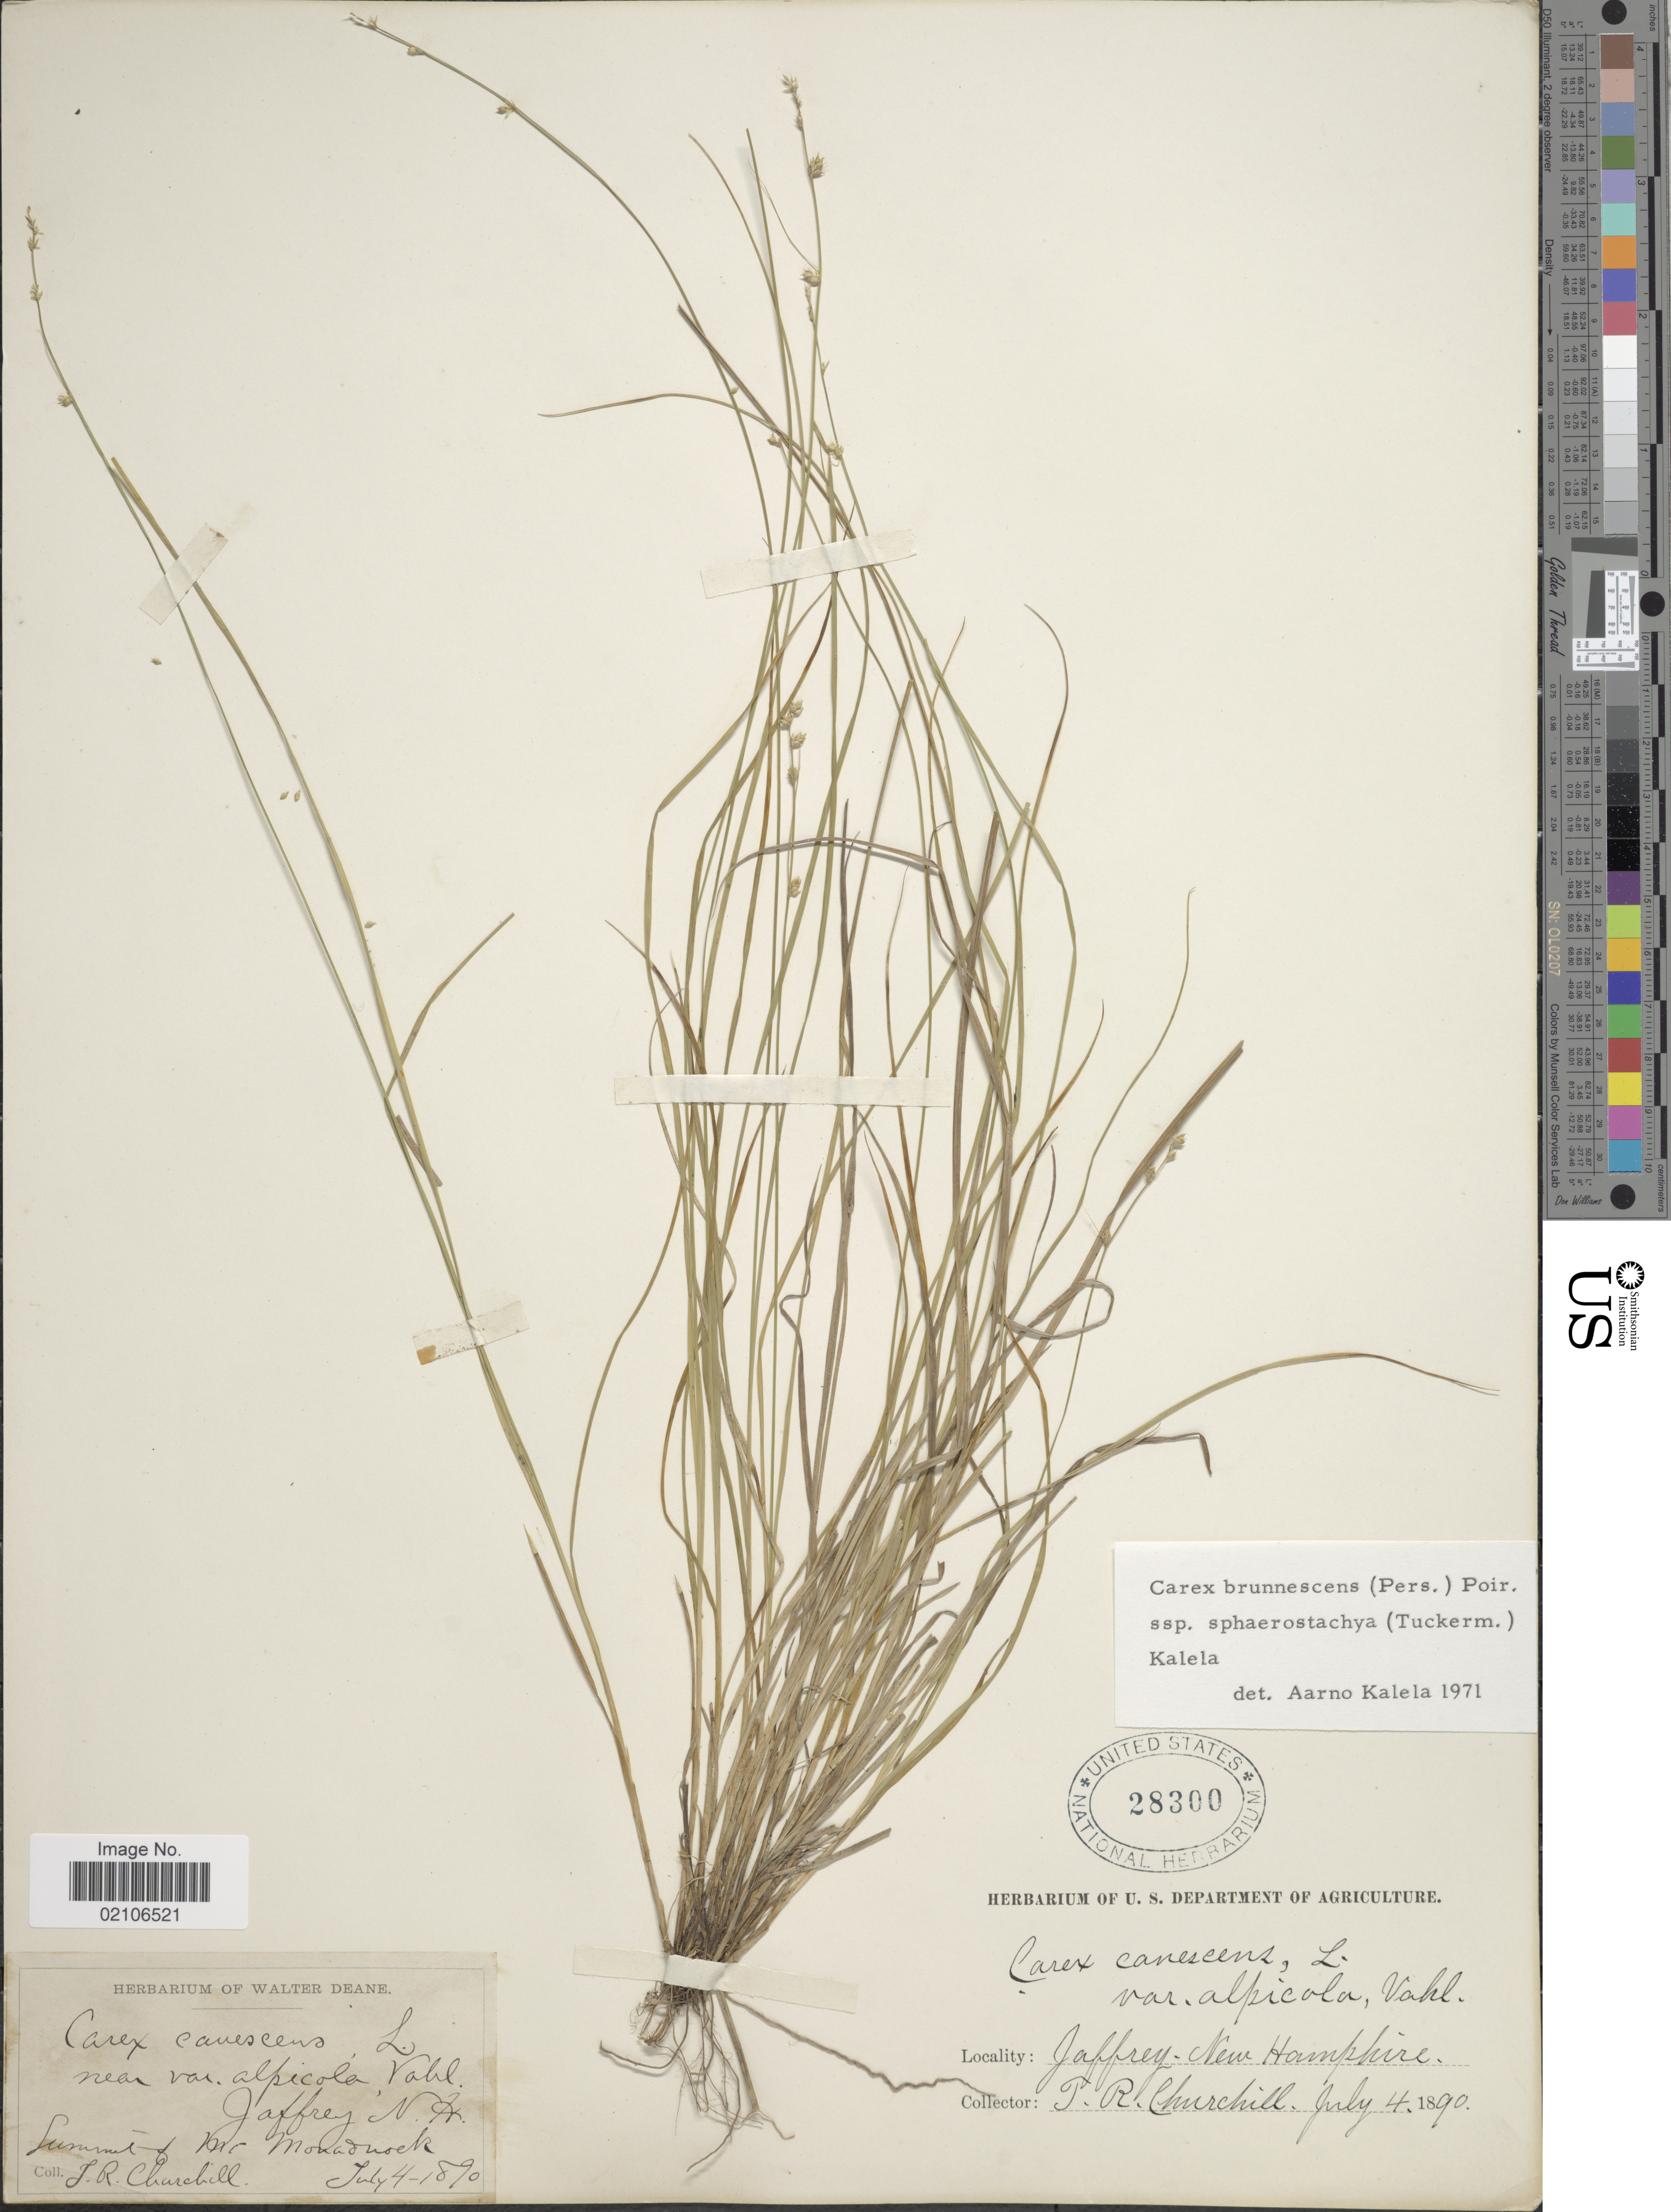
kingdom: Plantae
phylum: Tracheophyta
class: Liliopsida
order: Poales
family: Cyperaceae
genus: Carex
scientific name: Carex brunnescens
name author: (Pers.) Poir.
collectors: J. Churchill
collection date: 1890-07-04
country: United States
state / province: New Hampshire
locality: Jaffrey, N.H., Summit of Mt. Monadnock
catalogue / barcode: US 28300